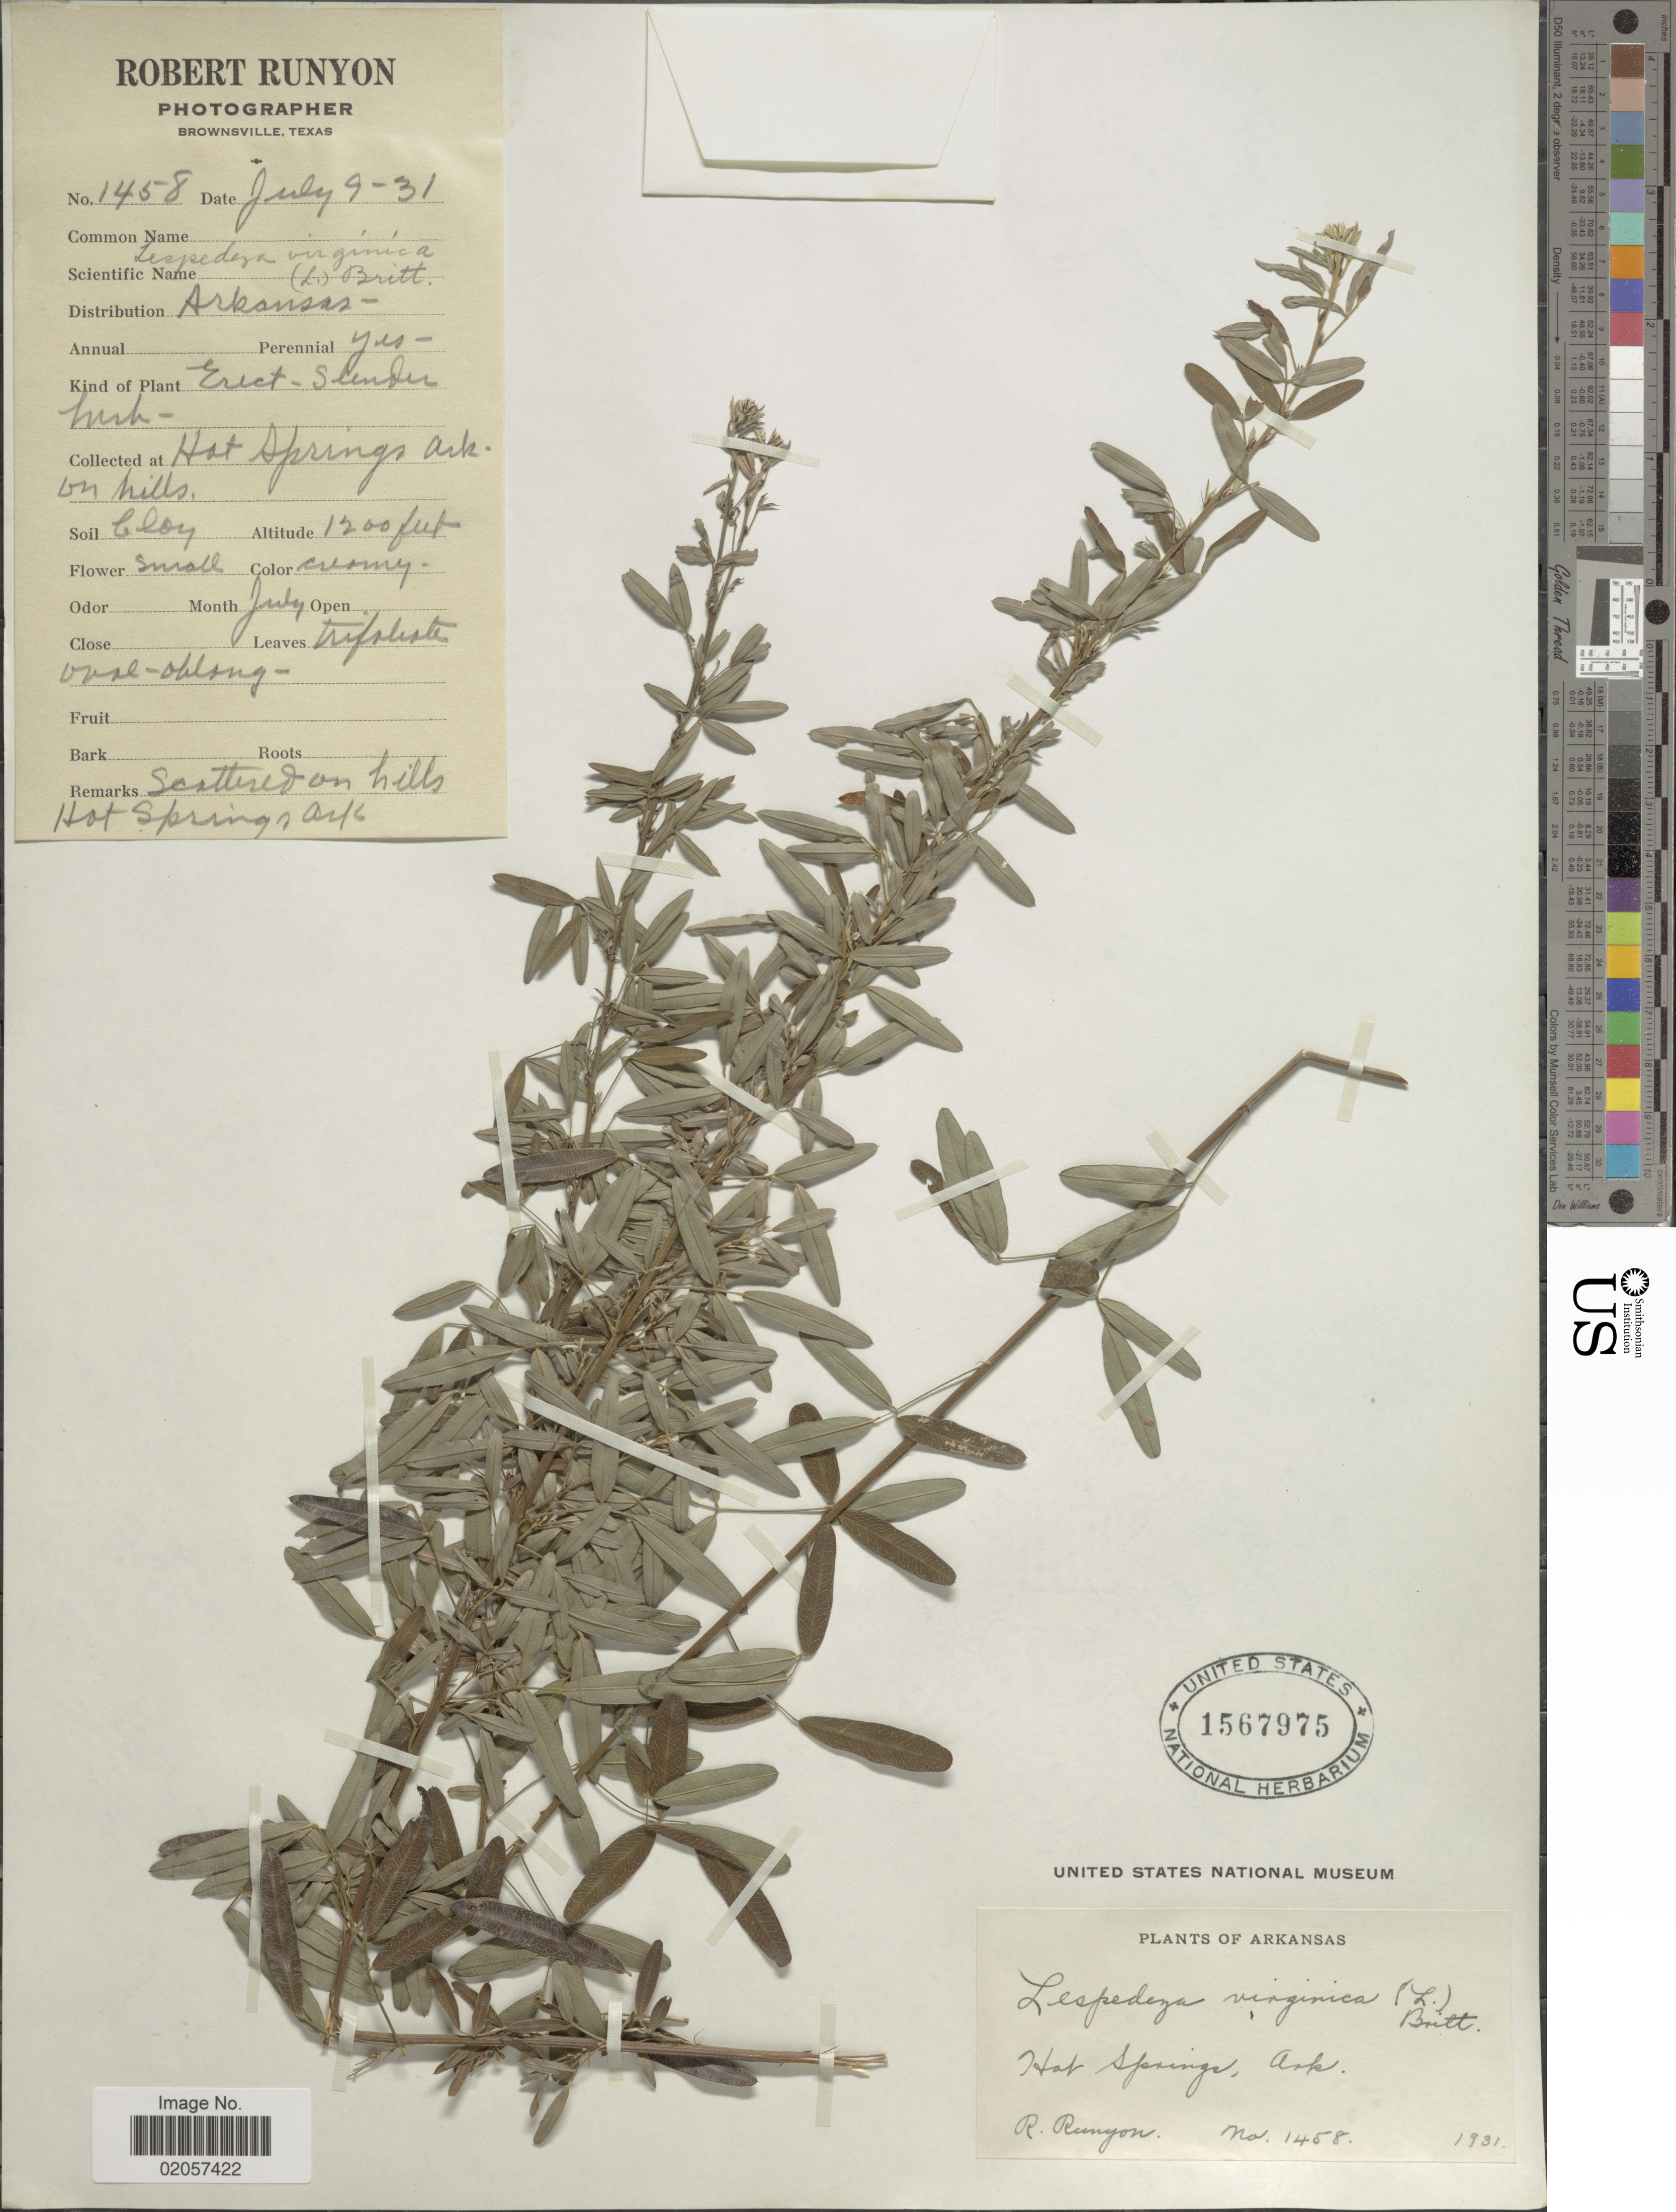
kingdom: Plantae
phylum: Tracheophyta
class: Magnoliopsida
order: Fabales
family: Fabaceae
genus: Lespedeza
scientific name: Lespedeza virginica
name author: (L.) Britton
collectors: R. Runyon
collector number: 1458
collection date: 1931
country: United States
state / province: Arkansas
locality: Arkansas, Hot Springs, Ark.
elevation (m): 366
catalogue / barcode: US 1567975